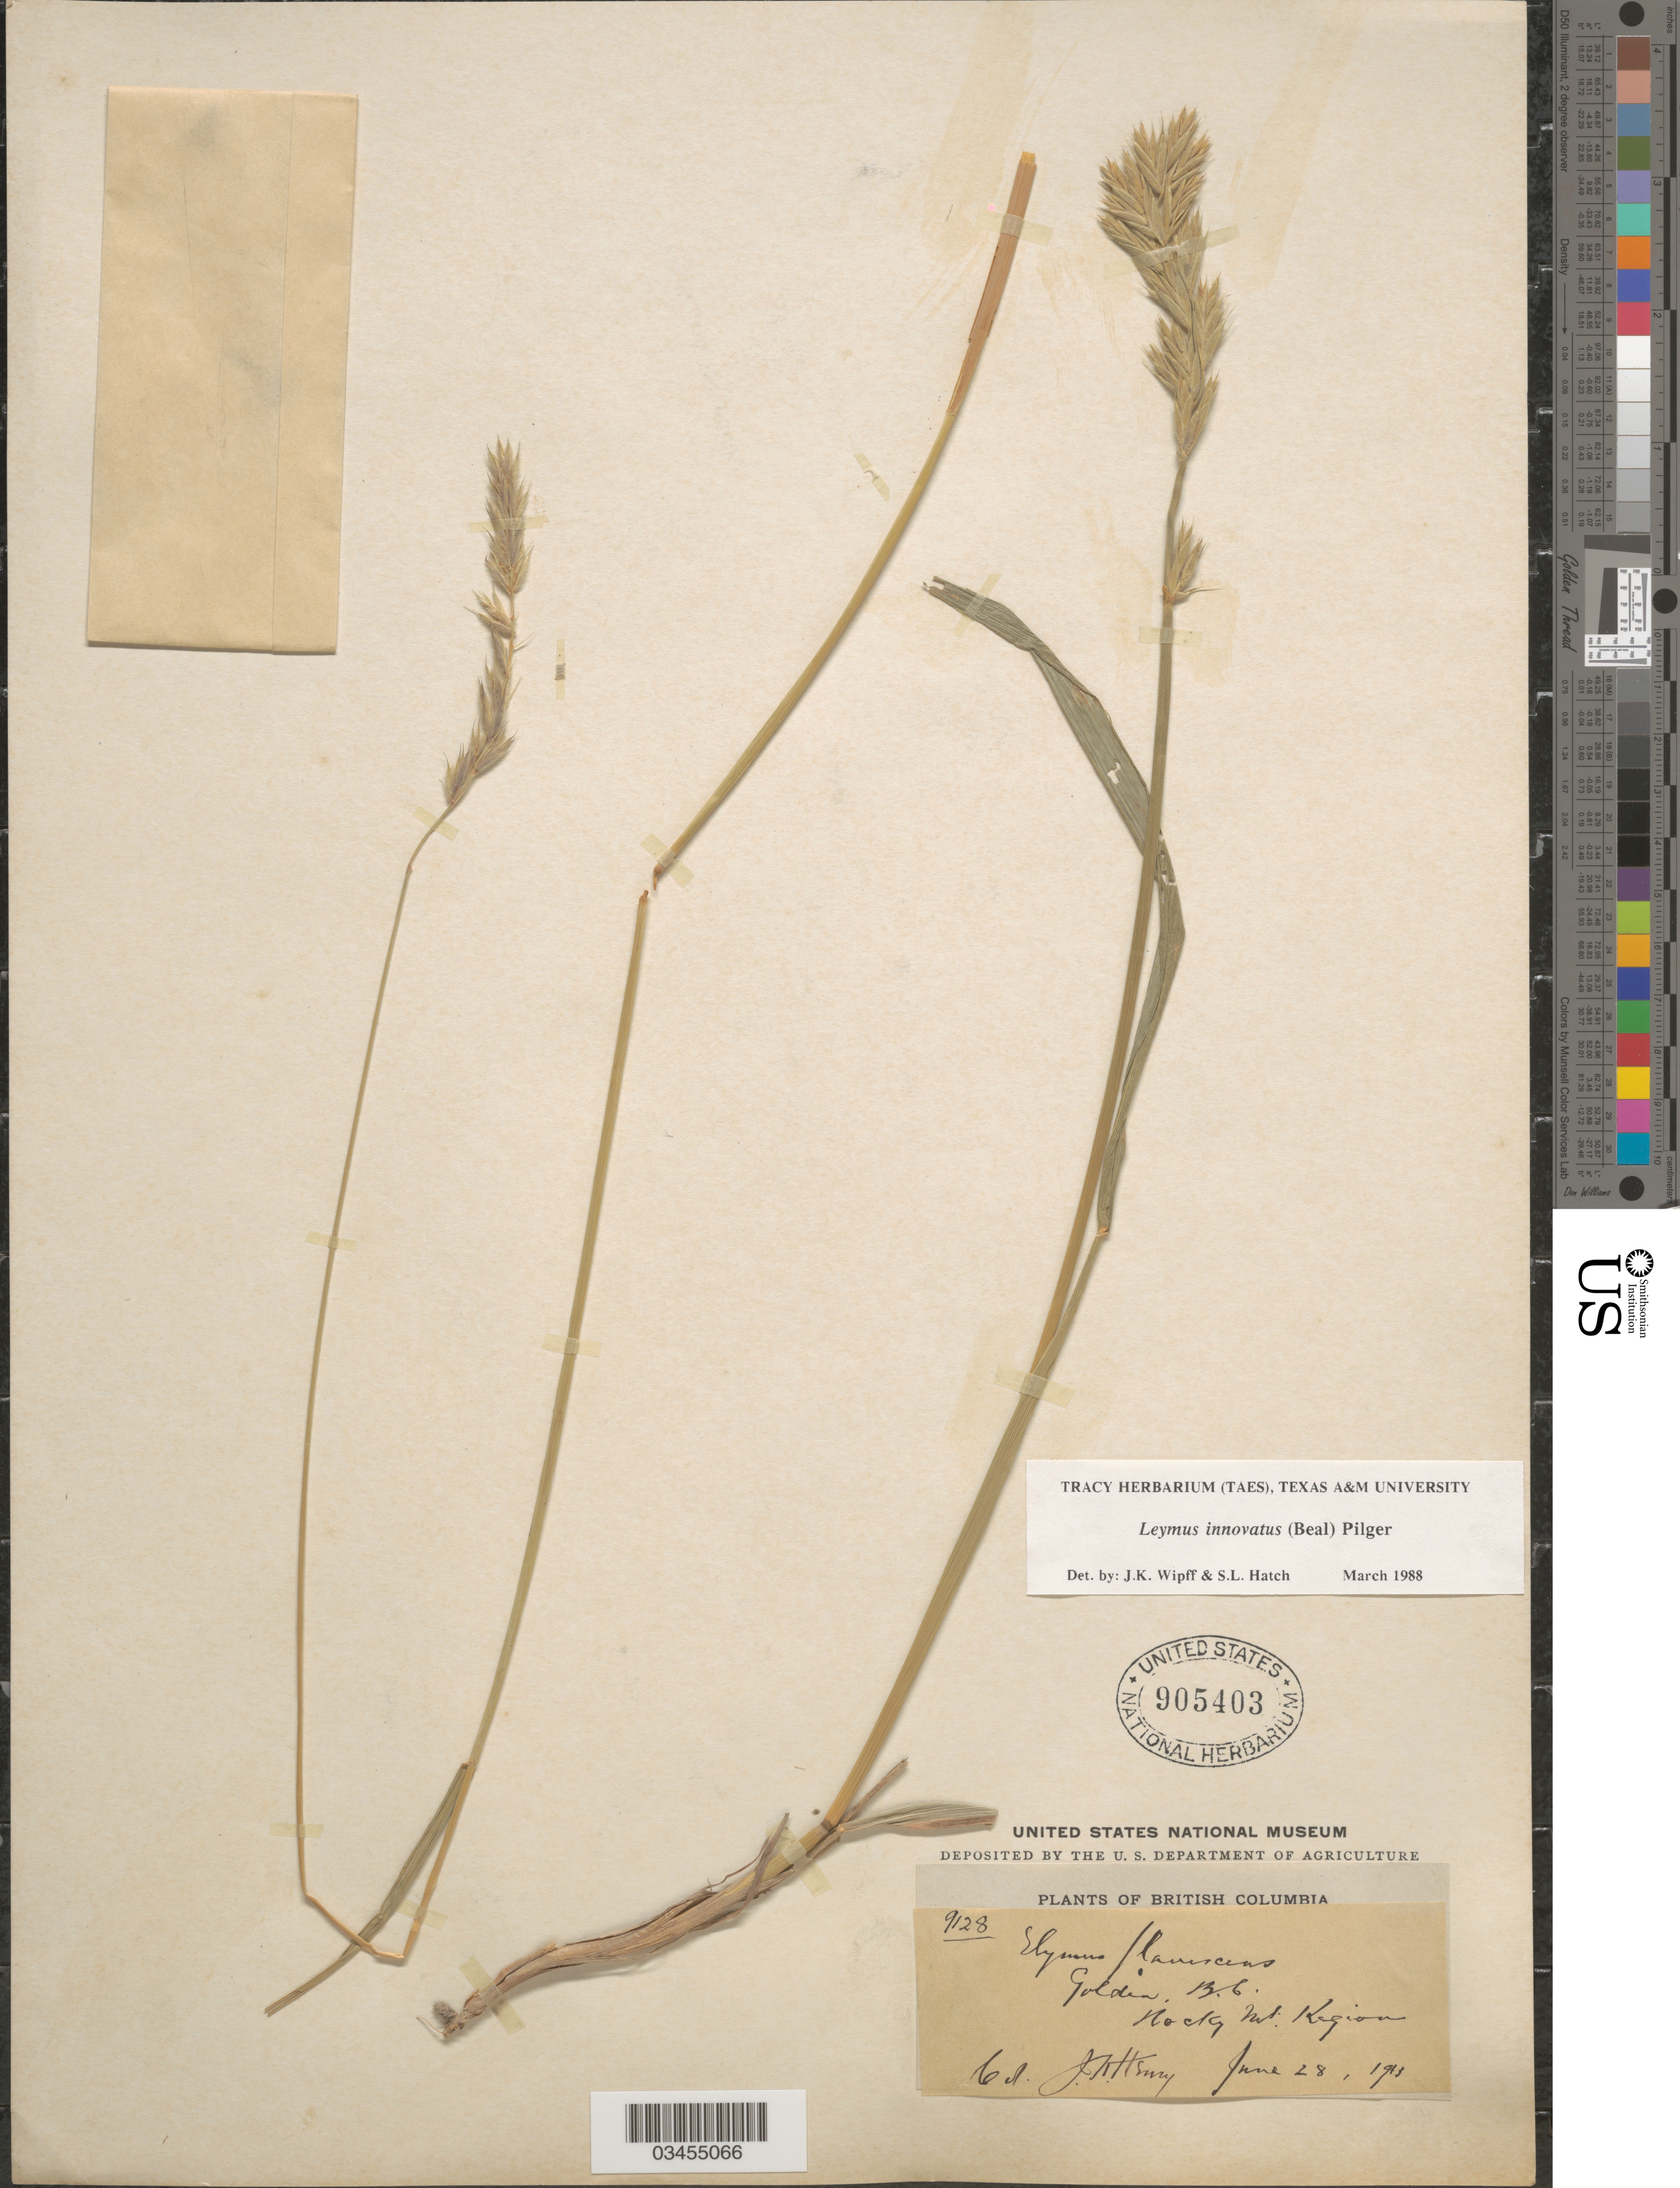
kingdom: Plantae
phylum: Tracheophyta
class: Liliopsida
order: Poales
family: Poaceae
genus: Leymus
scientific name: Leymus innovatus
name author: (W.J. Beal) Pilg.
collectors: J. K. Henry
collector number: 9128/68*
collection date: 1913-06-28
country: Canada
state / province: British Columbia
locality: Golden, B.C. Rocky Mt. Region.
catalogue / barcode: US 905403